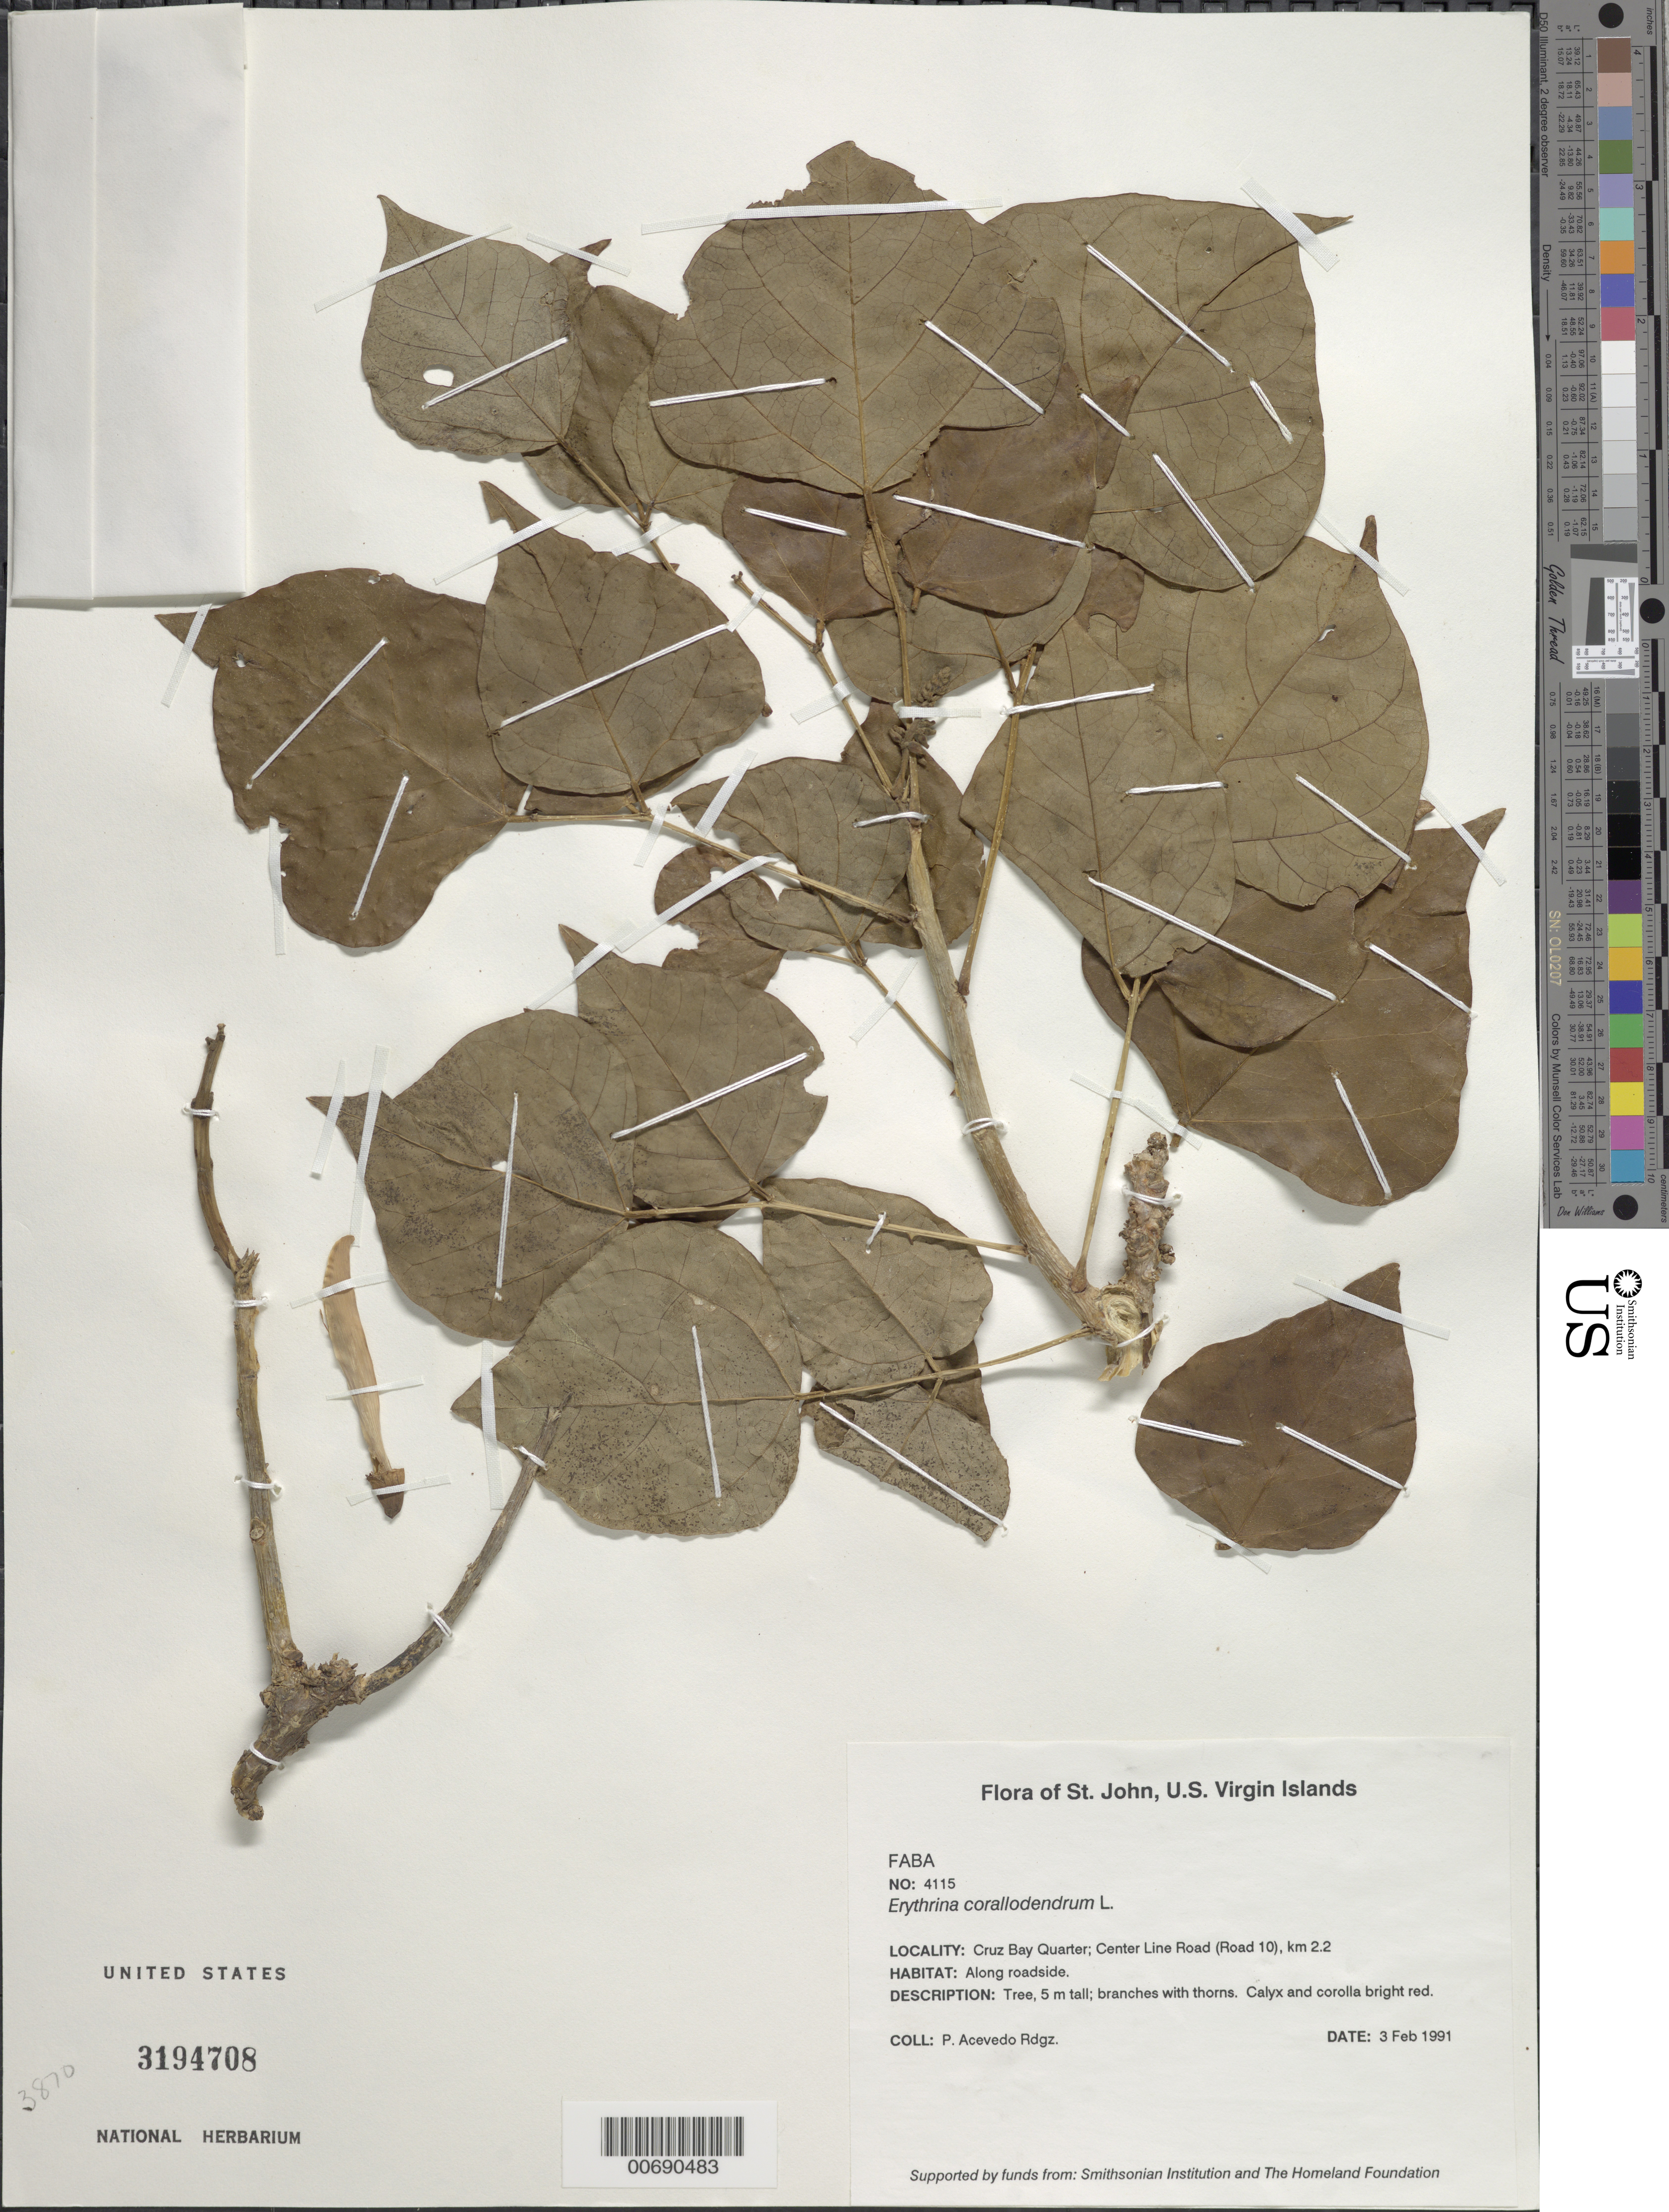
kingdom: Plantae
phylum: Tracheophyta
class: Magnoliopsida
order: Fabales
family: Fabaceae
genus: Erythrina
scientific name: Erythrina corallodendron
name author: L.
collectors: P. Acevedo-Rodr.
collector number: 4115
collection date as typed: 03 Feb 1991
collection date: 1991-02-03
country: U.S. Virgin Islands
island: St. John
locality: Cruz Bay Quarter; Center Line Road (Road 10), km 2.2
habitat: Along roadside.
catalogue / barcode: US 3194708